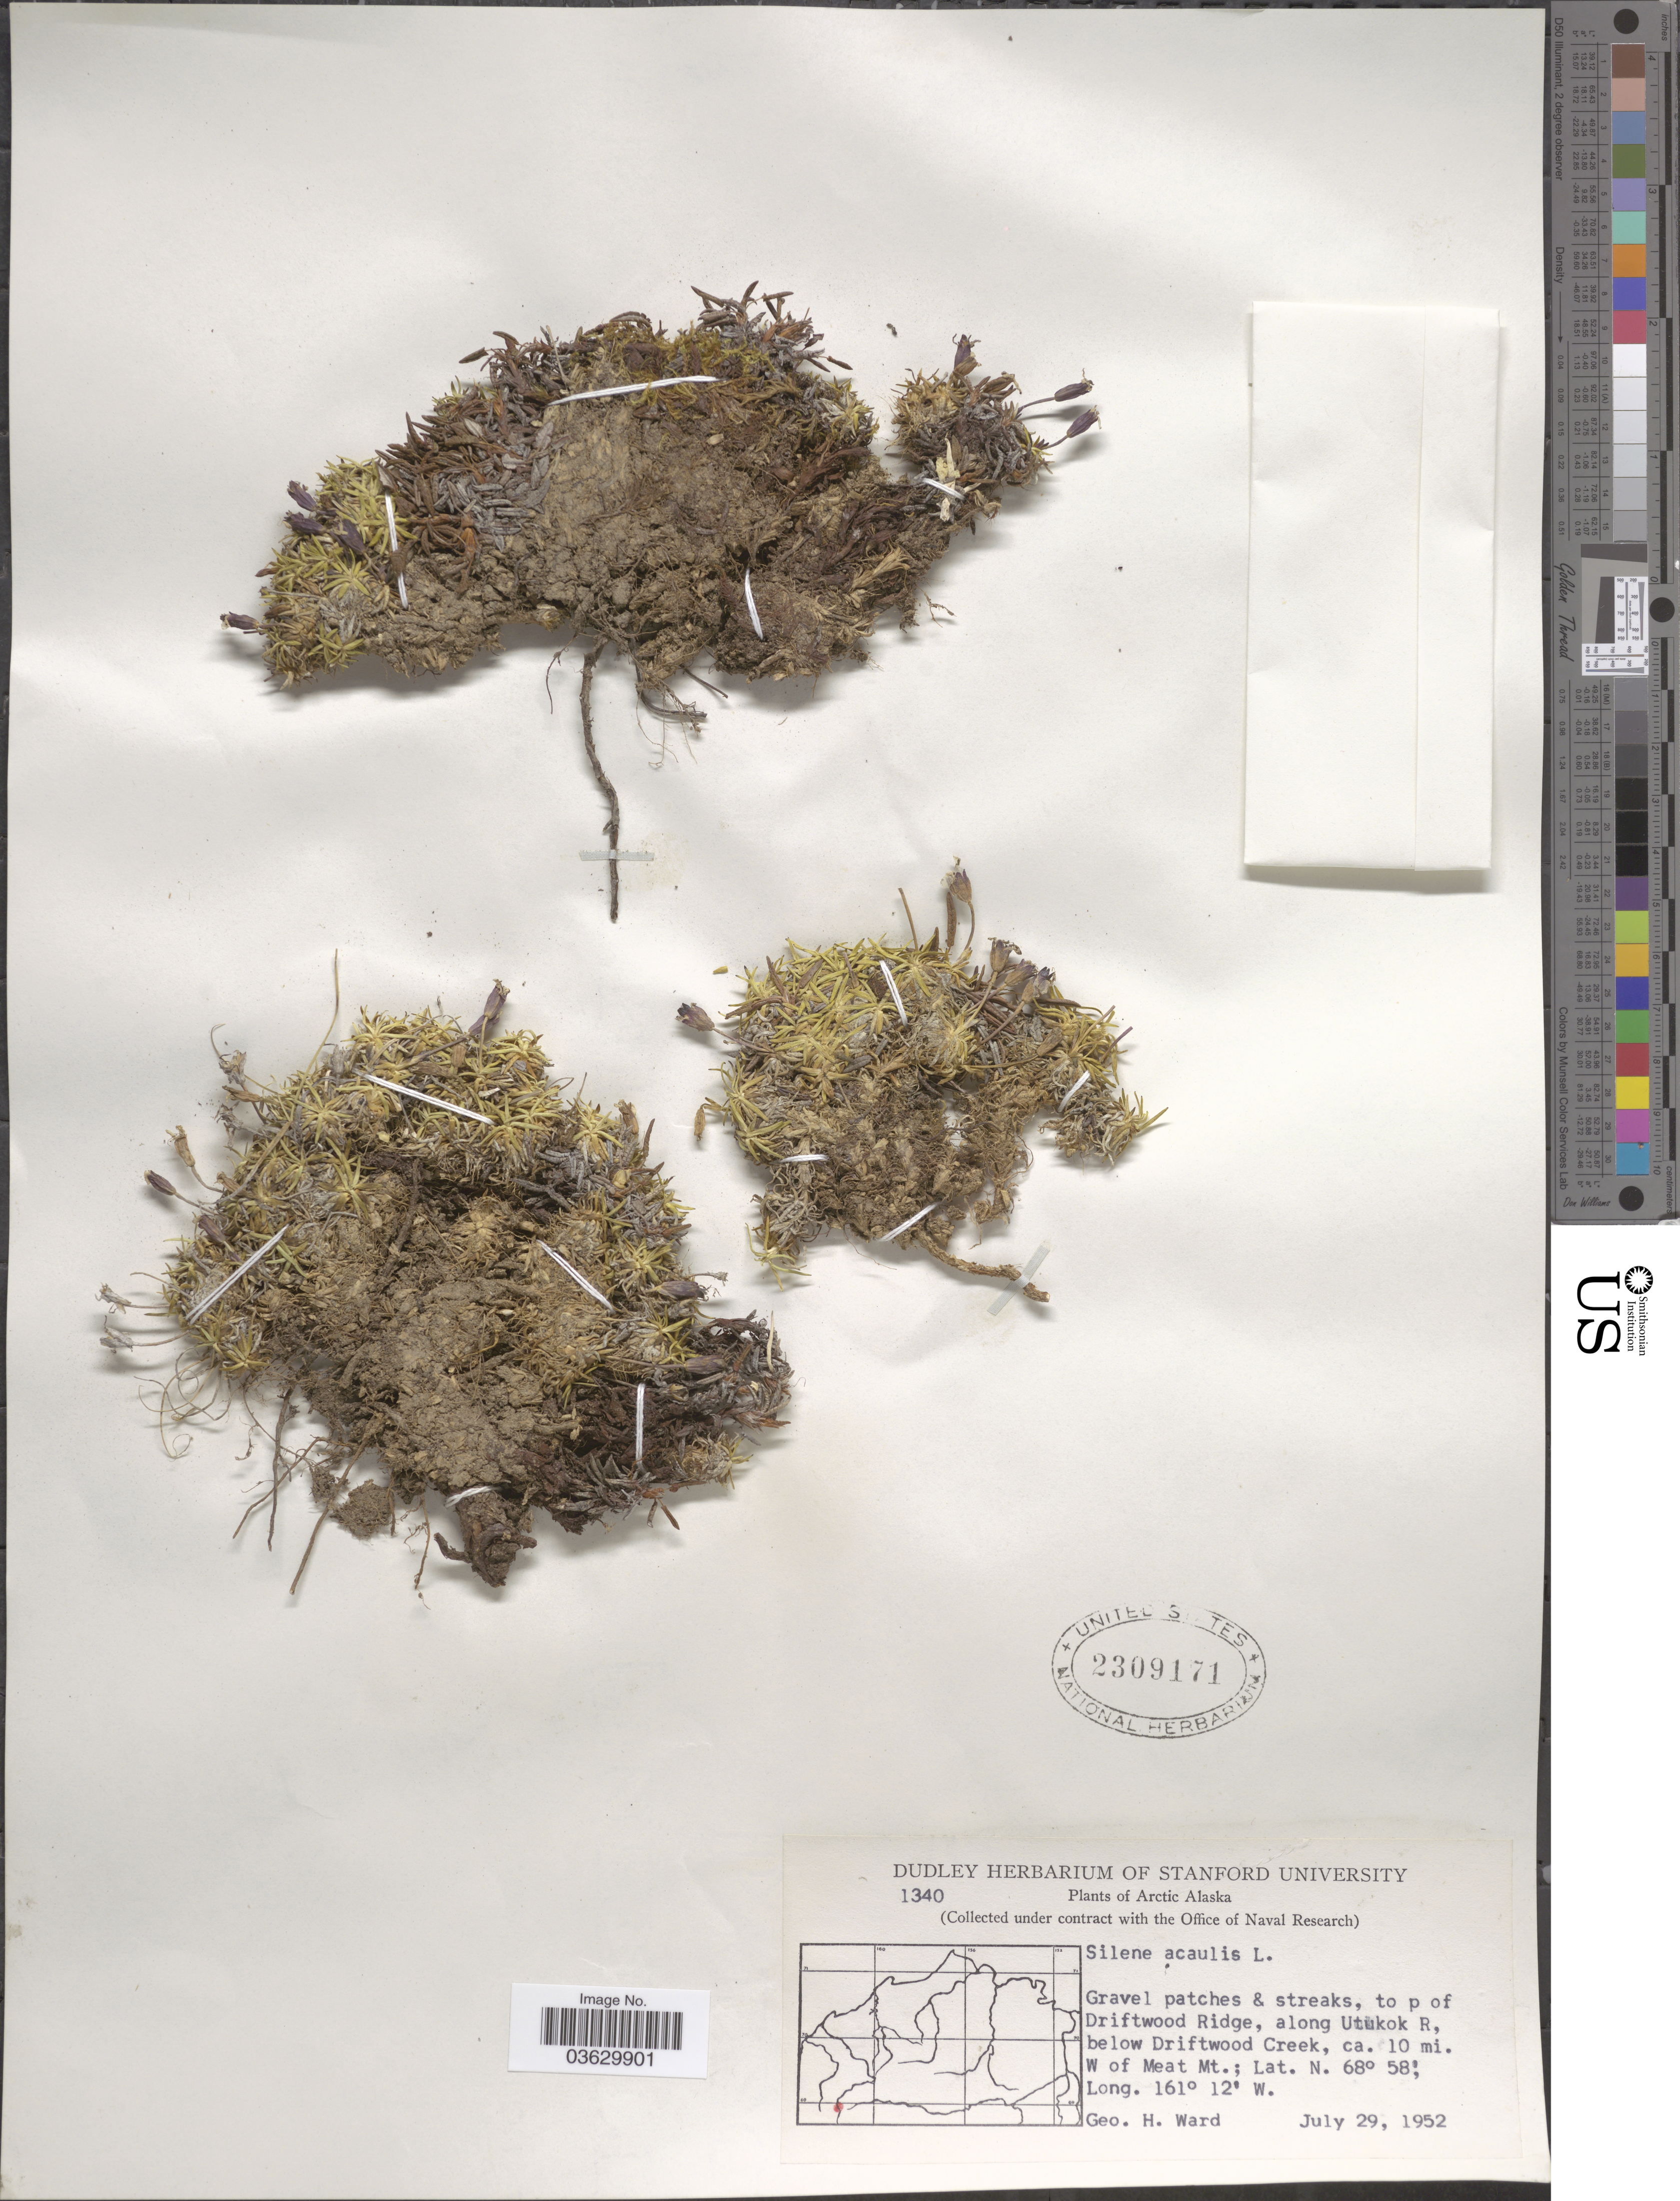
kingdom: Plantae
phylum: Tracheophyta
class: Magnoliopsida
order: Caryophyllales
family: Caryophyllaceae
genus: Silene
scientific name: Silene acaulis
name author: (L.) Jacq.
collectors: G. H. Ward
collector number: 1340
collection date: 1952-07-29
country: United States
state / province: Alaska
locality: Arctic Alaska. Top of Driftwood Ridge, along Utukok R, below Driftwood Creek, ca. 10 mi. W of Meat Mt.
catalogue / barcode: US 2309171